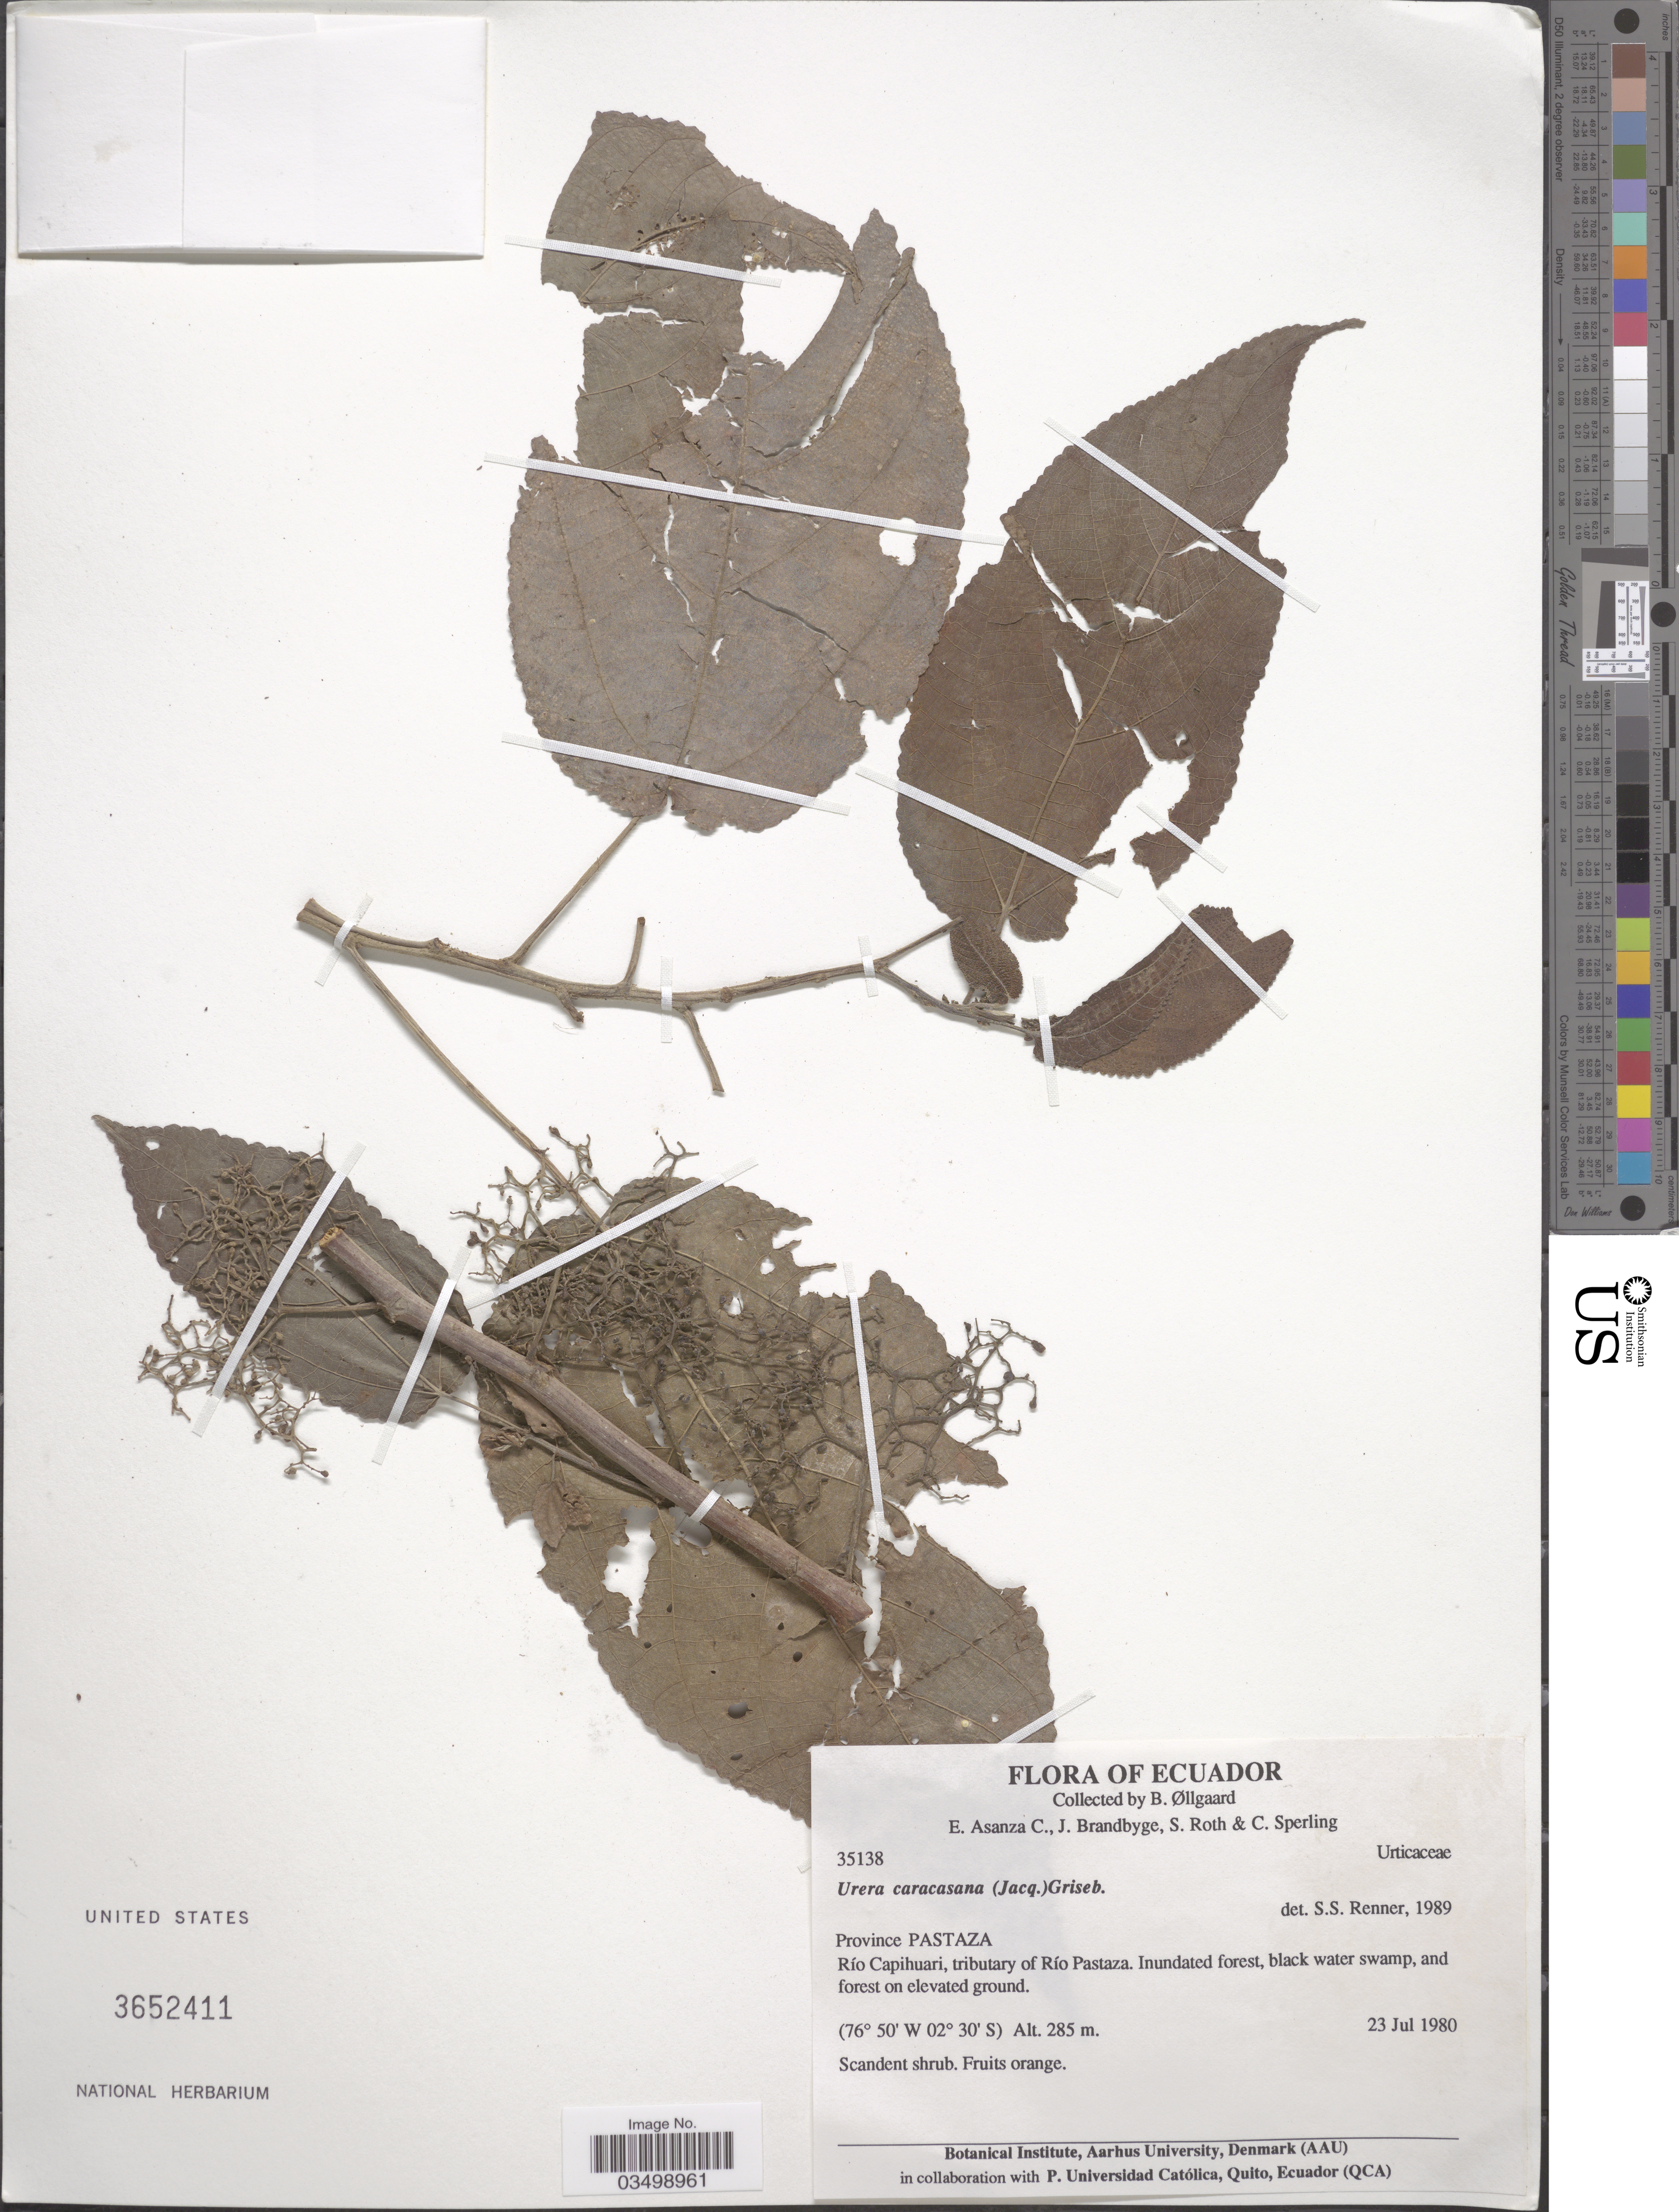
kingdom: Plantae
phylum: Tracheophyta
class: Magnoliopsida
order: Rosales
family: Urticaceae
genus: Urera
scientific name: Urera caracasana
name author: (Jacq.) Gaudich. ex Griseb.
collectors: B. Øllgaard, E. Asanza C., J. Brandbyge, S. Roth & C. Sperling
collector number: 35138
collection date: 1980-07-23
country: Ecuador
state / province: Pastaza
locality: Río Capihuari, tributary of Río Pastaza.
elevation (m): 285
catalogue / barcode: US 3652411